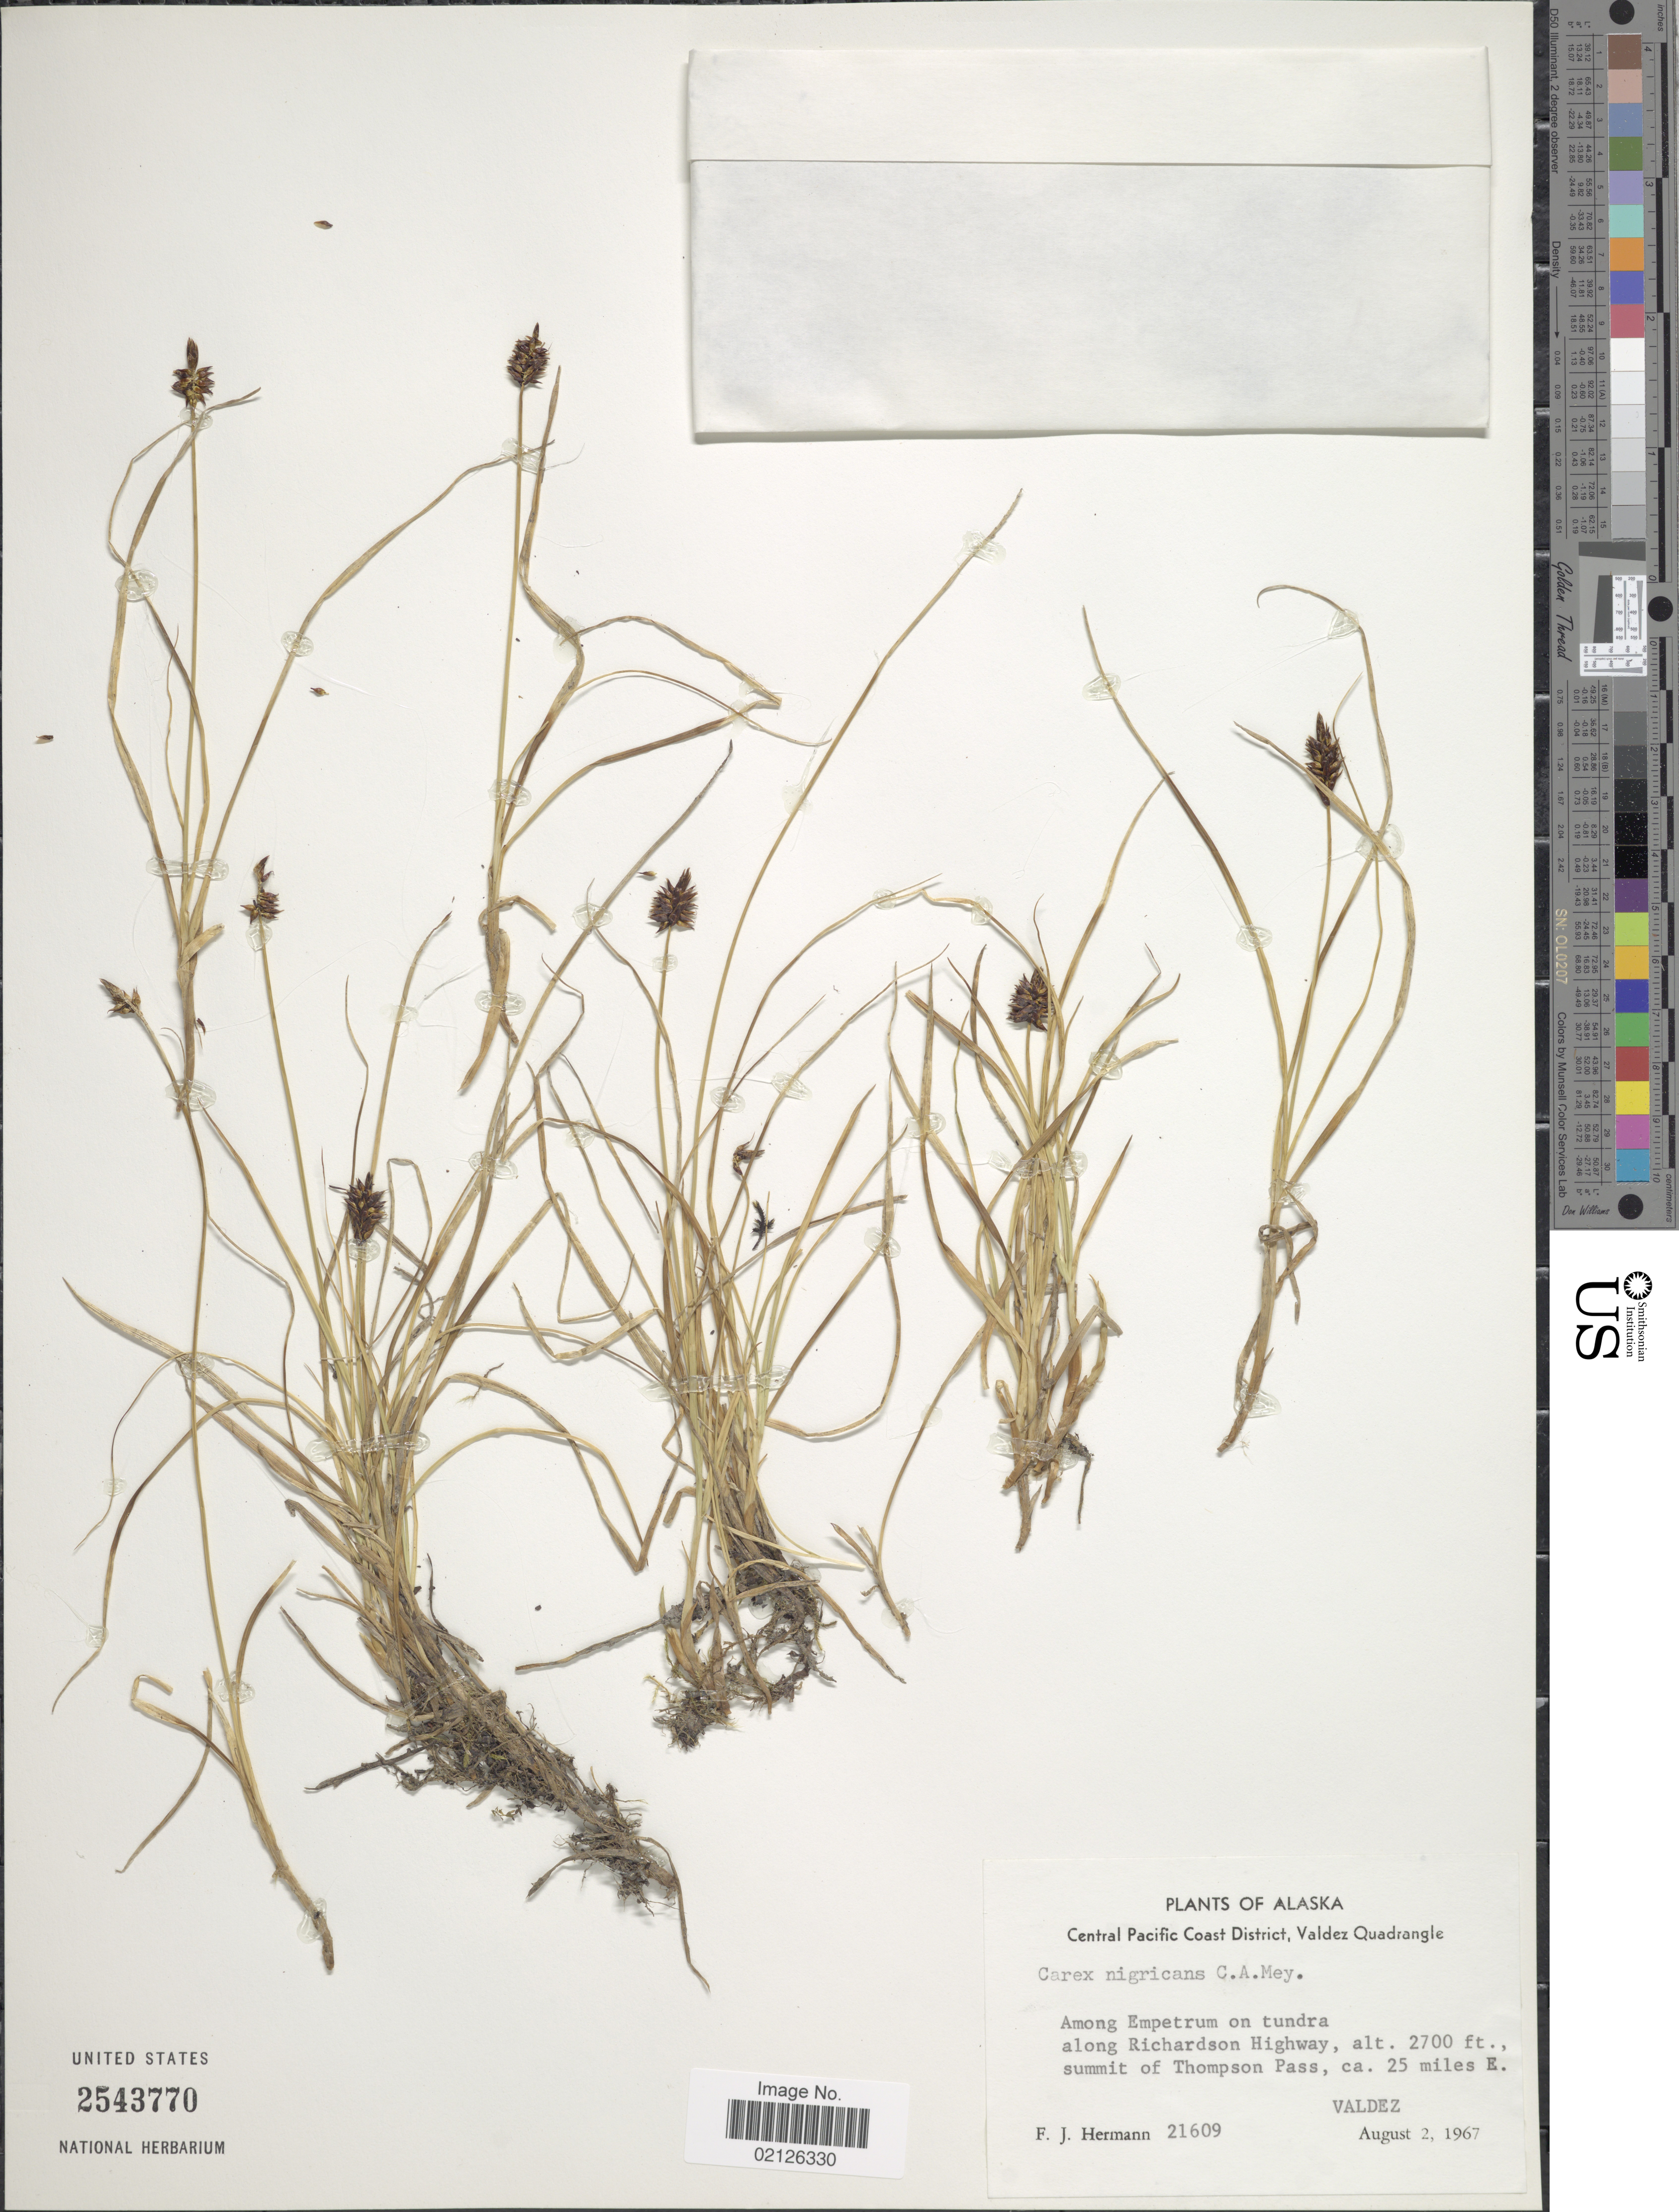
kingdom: Plantae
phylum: Tracheophyta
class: Liliopsida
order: Poales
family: Cyperaceae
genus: Carex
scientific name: Carex nigricans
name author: C.A. Mey.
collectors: F. J. Hermann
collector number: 21609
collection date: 1967-08-02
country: United States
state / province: Alaska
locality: Central Pacific Coast District, Valdez Quadrangle, Among Empetrum on tundra along Richardson Highway, summit of Thompson Pass, ca. 25 miles E. Valdez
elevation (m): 823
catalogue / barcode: US 2543770